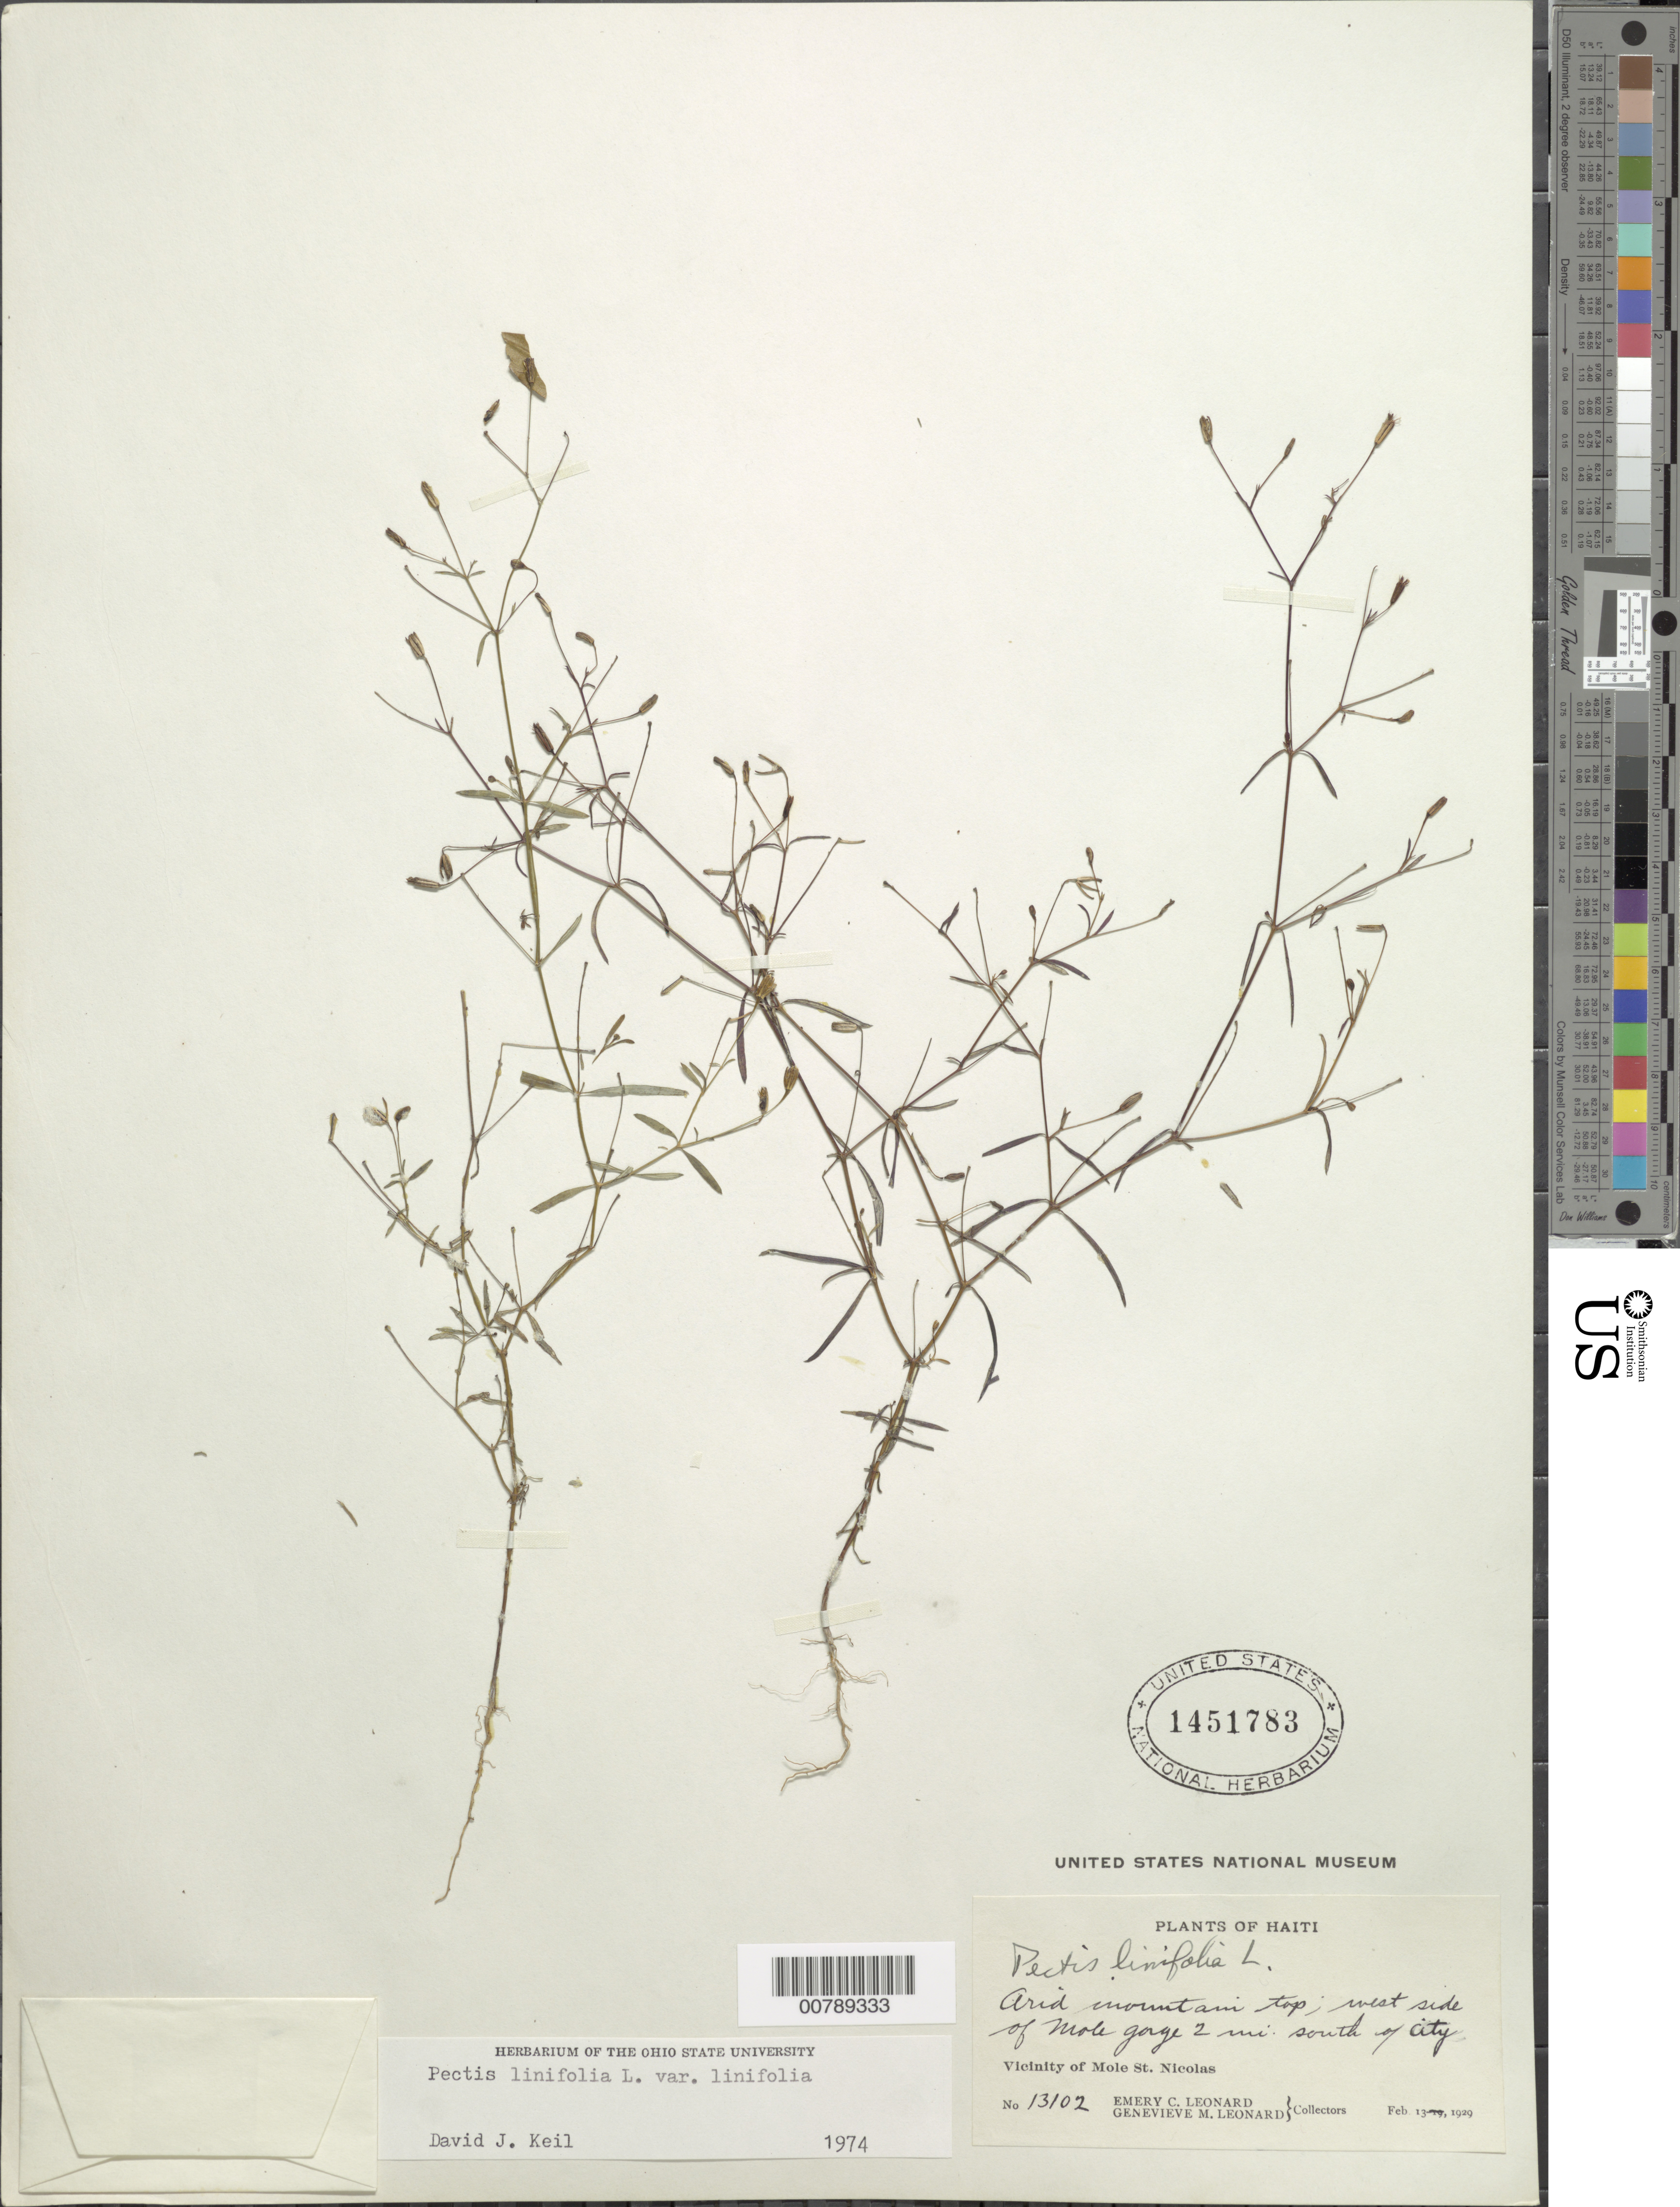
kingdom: Plantae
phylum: Tracheophyta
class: Magnoliopsida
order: Asterales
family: Asteraceae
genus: Pectis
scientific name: Pectis linifolia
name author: L.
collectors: E. C. Leonard & G. M. Leonard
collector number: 13102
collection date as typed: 13 Feb 1929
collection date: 1929-02-13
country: Haiti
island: Hispaniola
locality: Vicinity of Mole, St. Nicolas. Arid mountain top; west side of Mole gorge, 2 mi south of city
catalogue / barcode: US 1451783